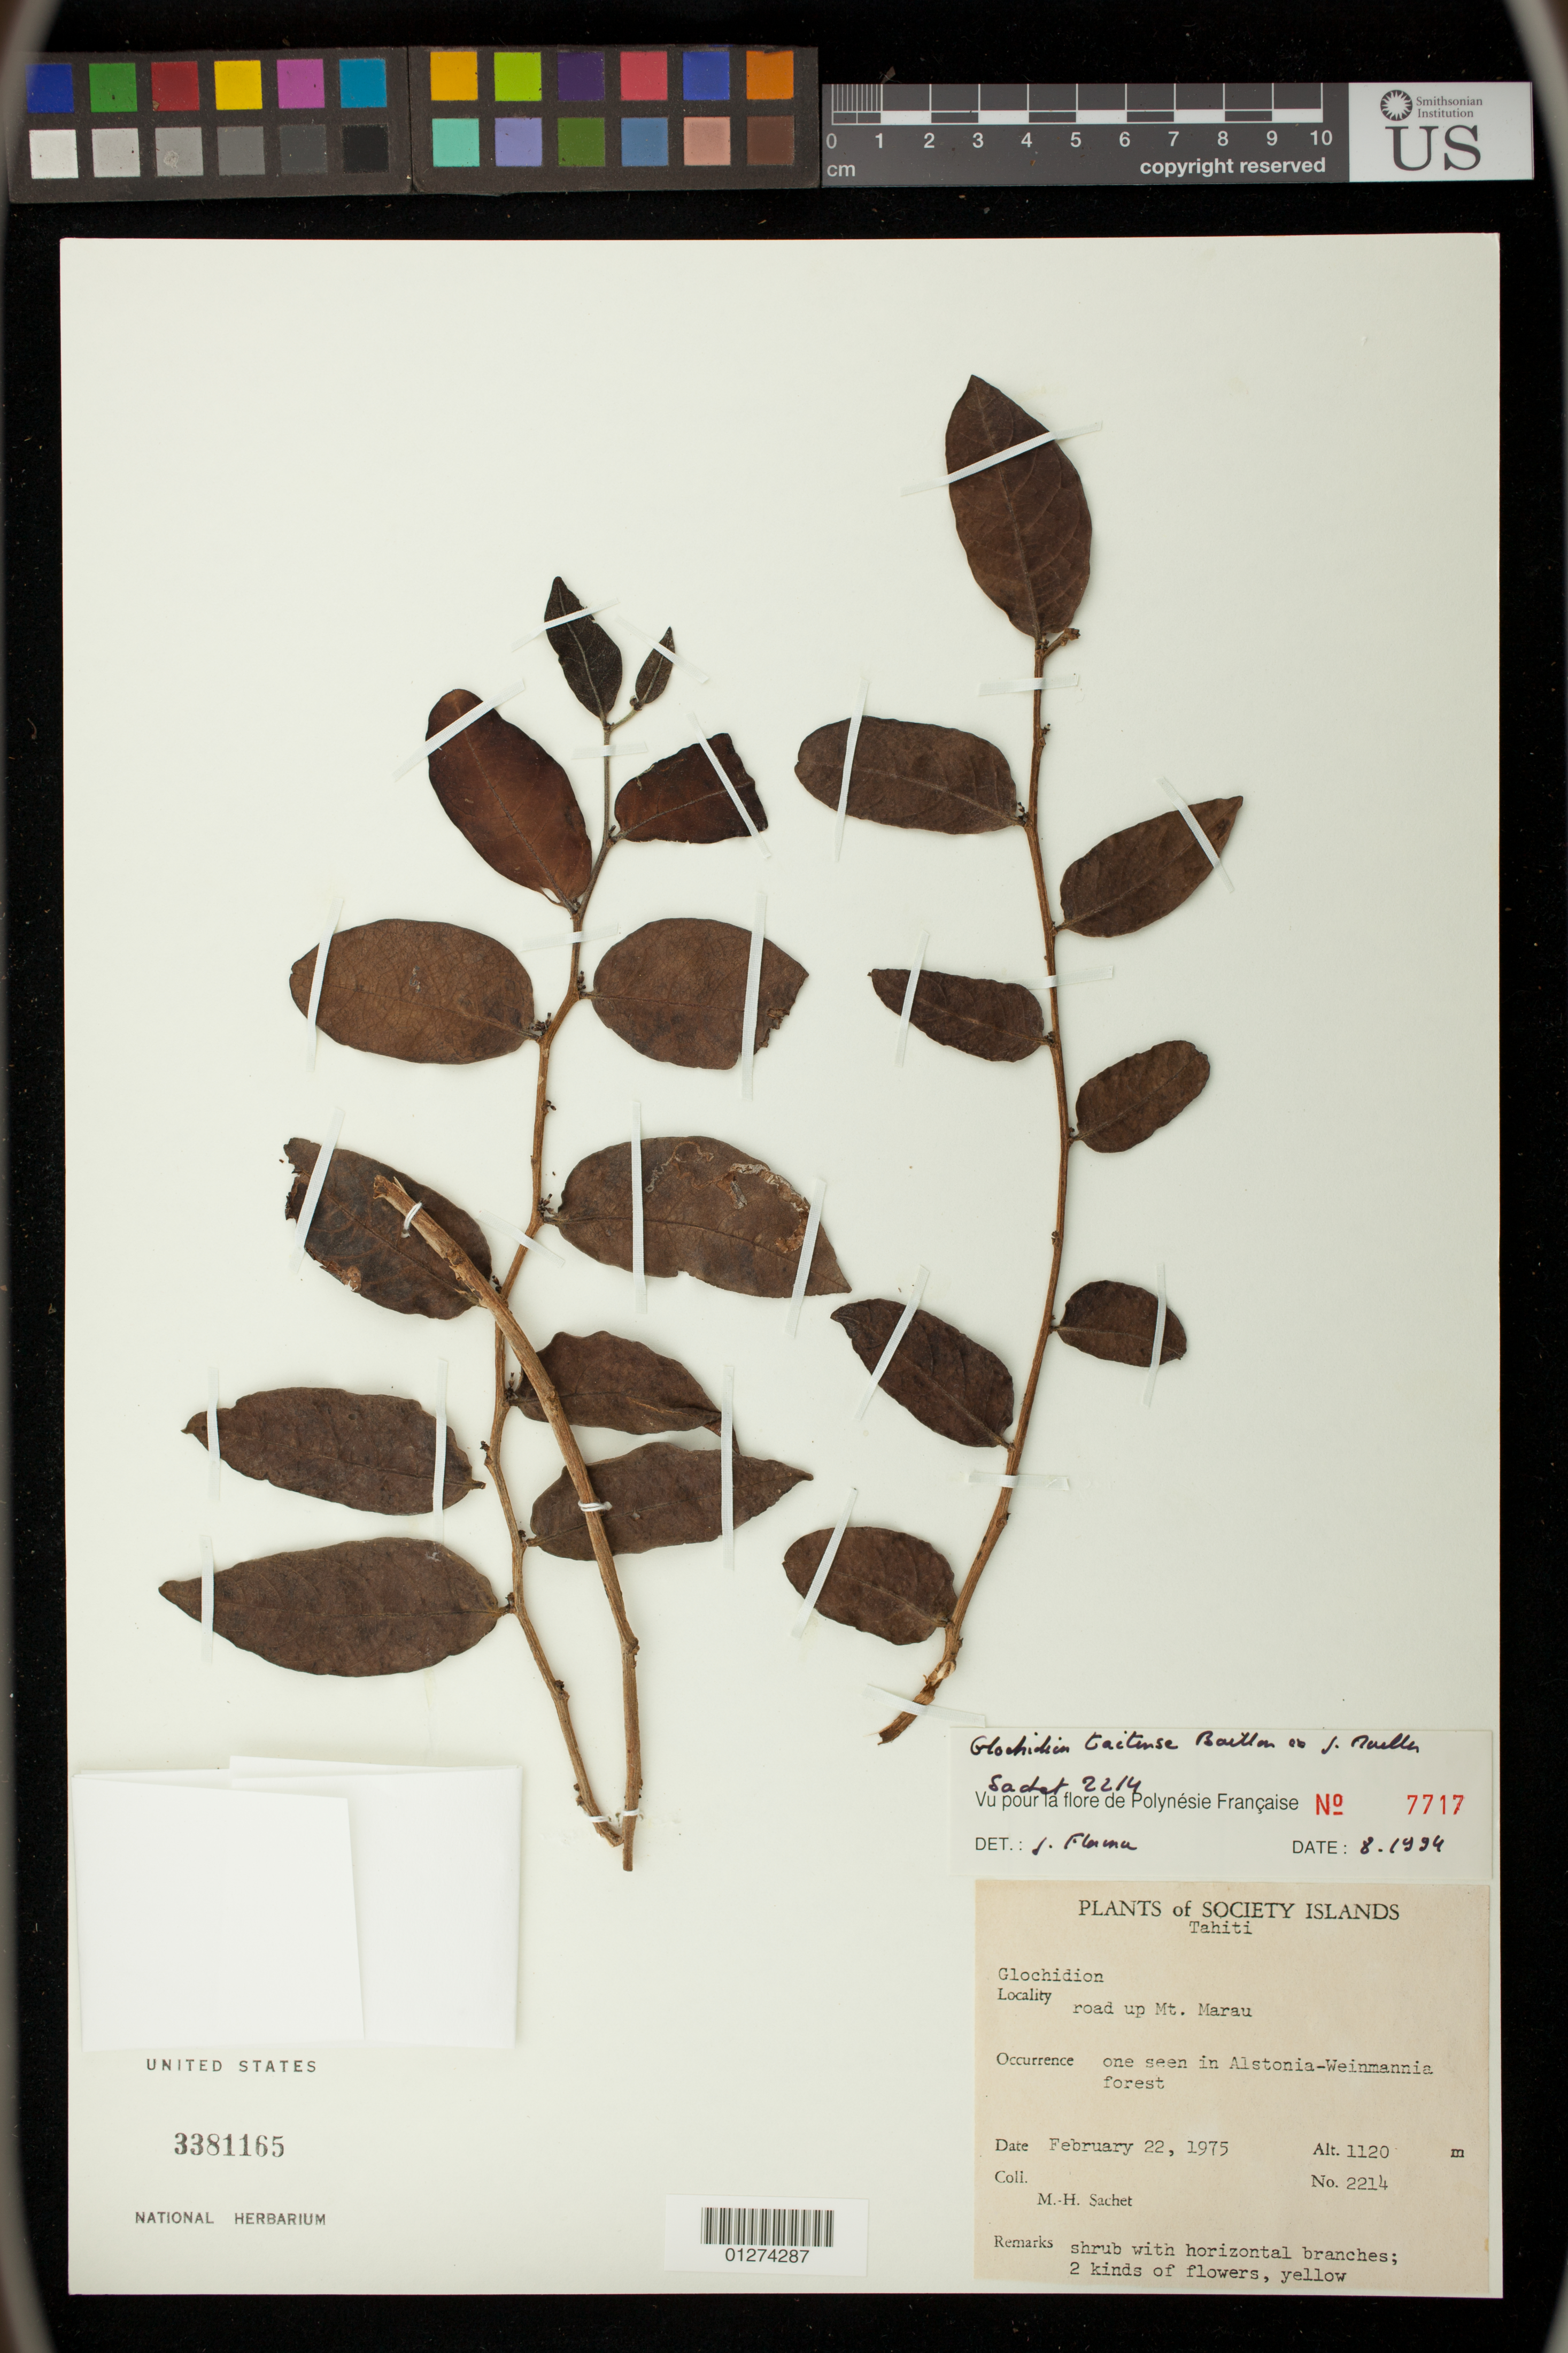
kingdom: Plantae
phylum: Tracheophyta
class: Magnoliopsida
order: Malpighiales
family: Phyllanthaceae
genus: Phyllanthus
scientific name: Phyllanthus taitensis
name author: (Baill. ex Müll. Arg.) Müll. Arg.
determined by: Wagner, W. L., (BOT), Smithsonian Institution - National Museum of Natural History (UNITED STATES)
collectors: M.-H. Sachet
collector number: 2214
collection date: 1975-02-22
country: French Polynesia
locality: Society Islands. Tahiti. Road up Mt. Marau.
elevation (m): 1120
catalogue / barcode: US 3381165